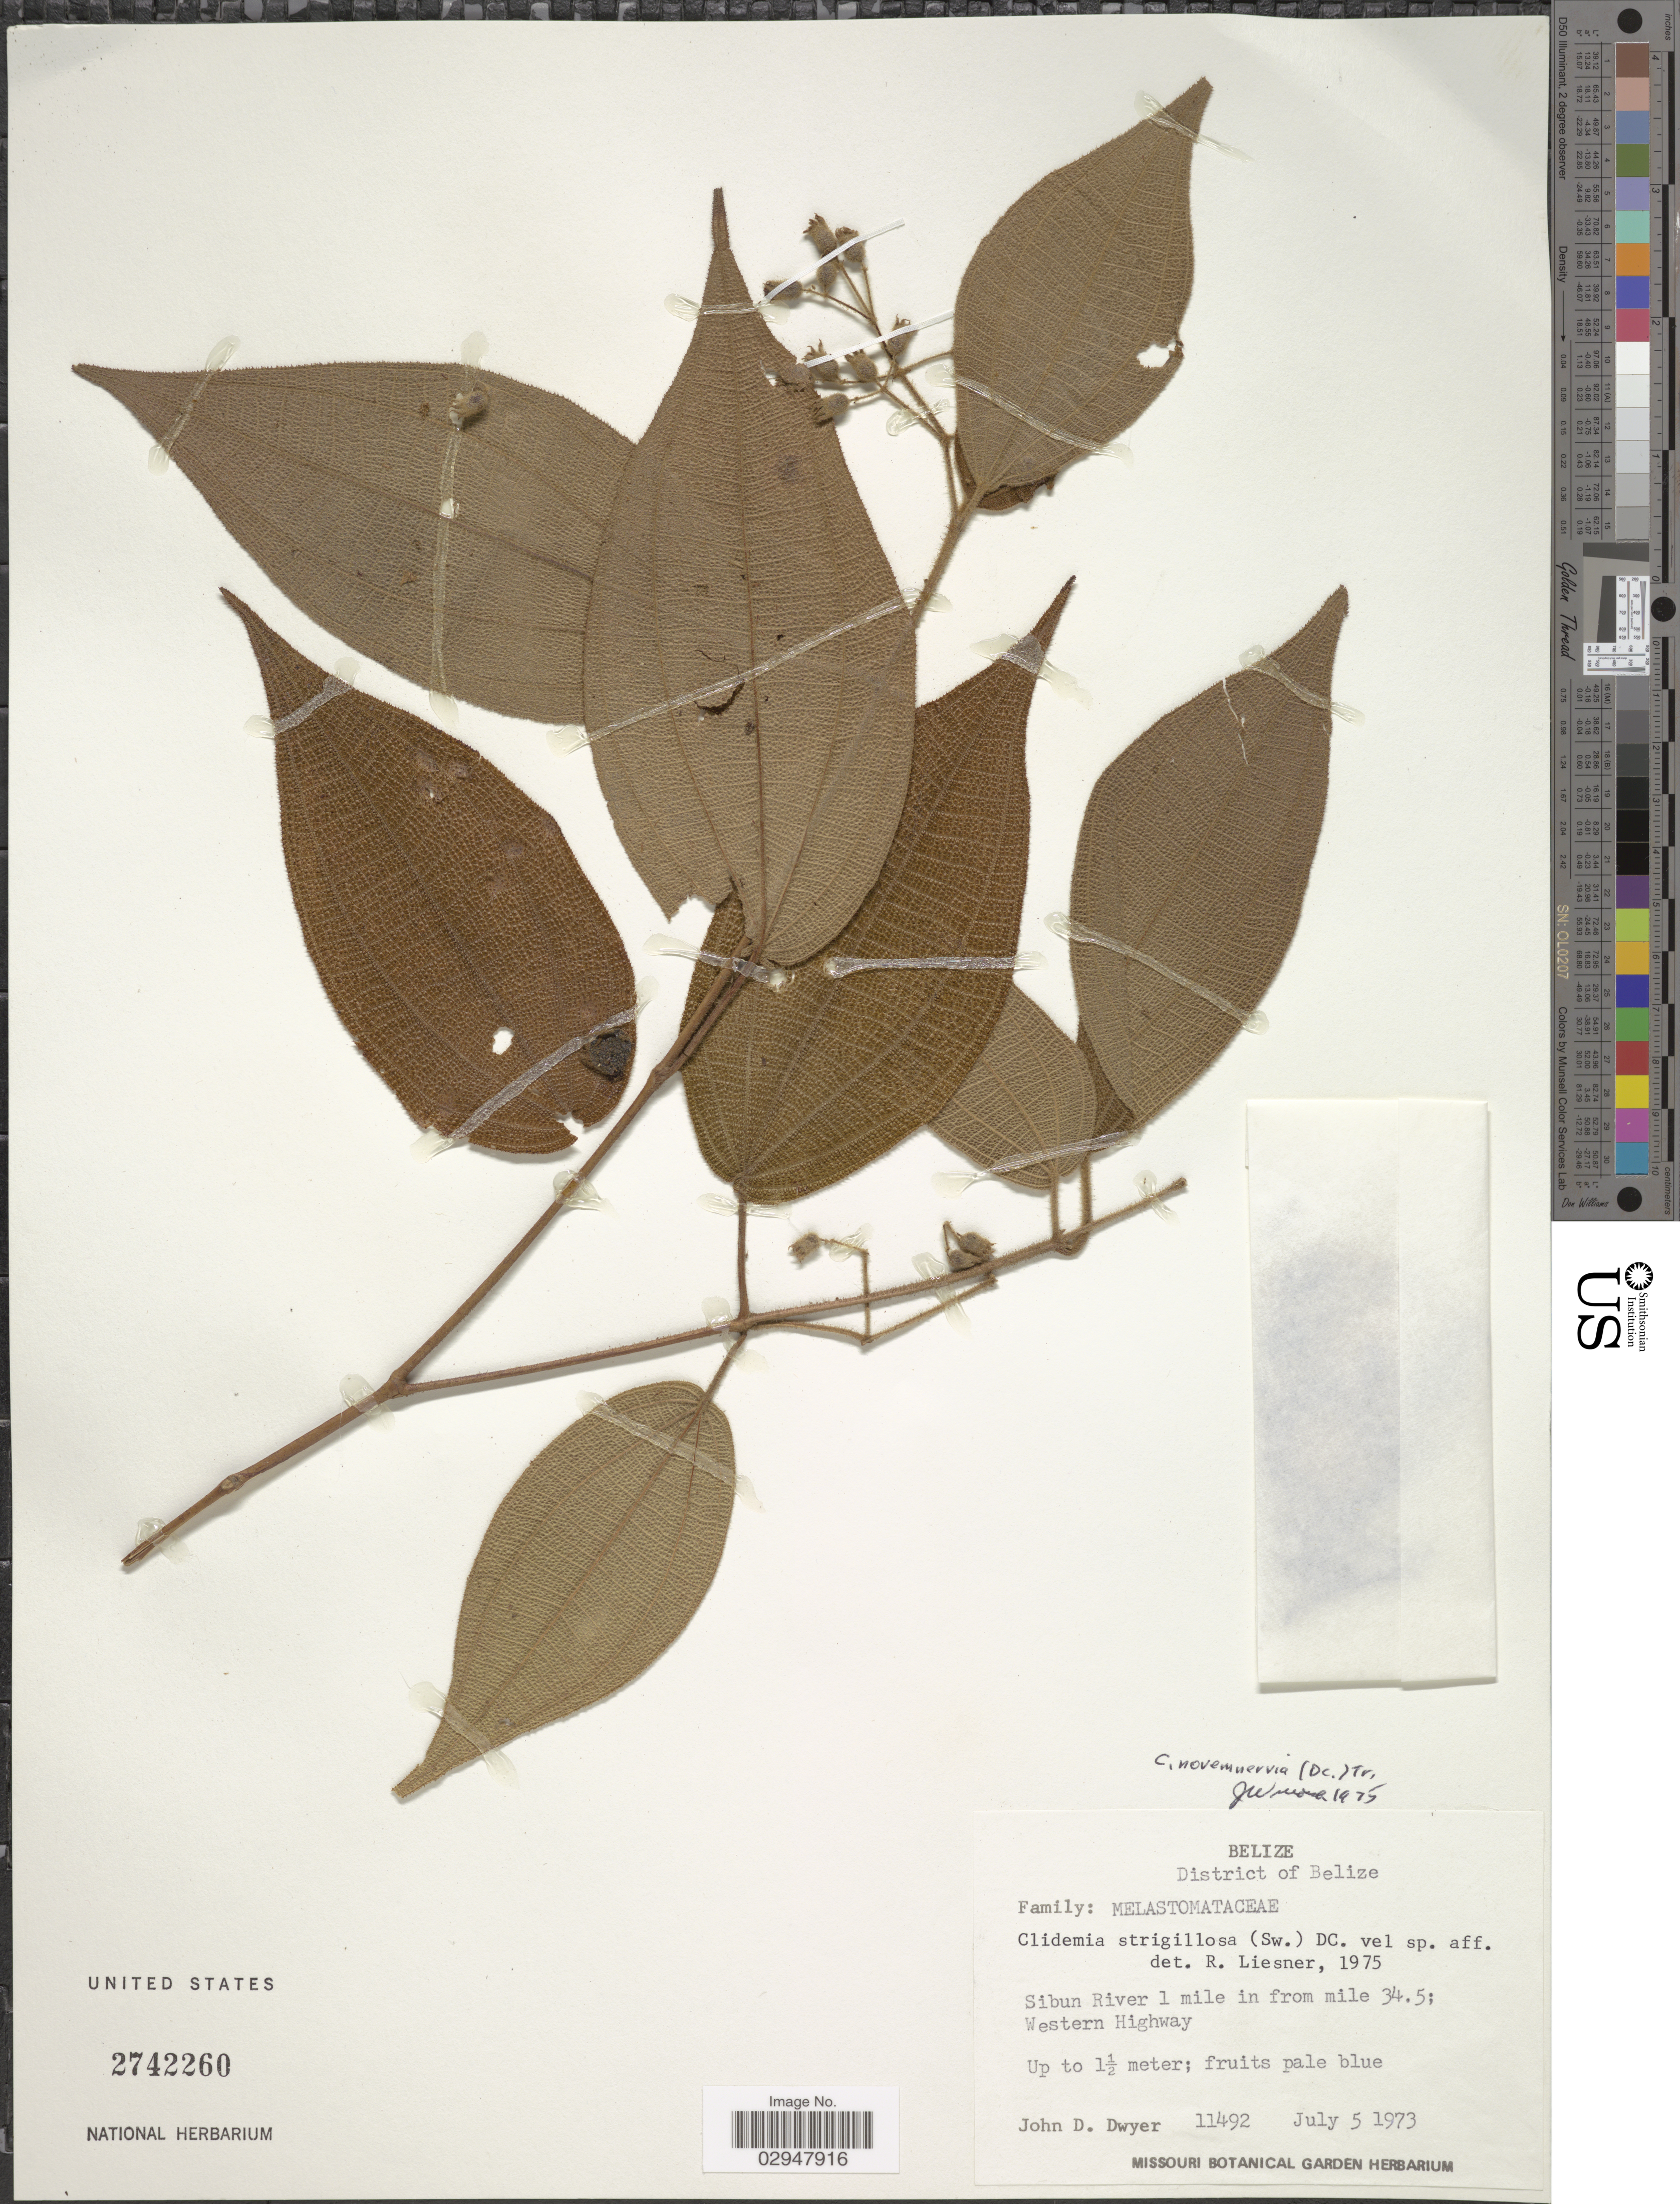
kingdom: Plantae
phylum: Tracheophyta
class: Magnoliopsida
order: Myrtales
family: Melastomataceae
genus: Clidemia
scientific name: Clidemia novemnervia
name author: (DC.) Triana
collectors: J. D. Dwyer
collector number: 11492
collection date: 1973-07-05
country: Belize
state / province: Belize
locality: District of Belize, Sibun River 1 mile in from mile 34.5, Western Highway.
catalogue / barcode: US 2742260